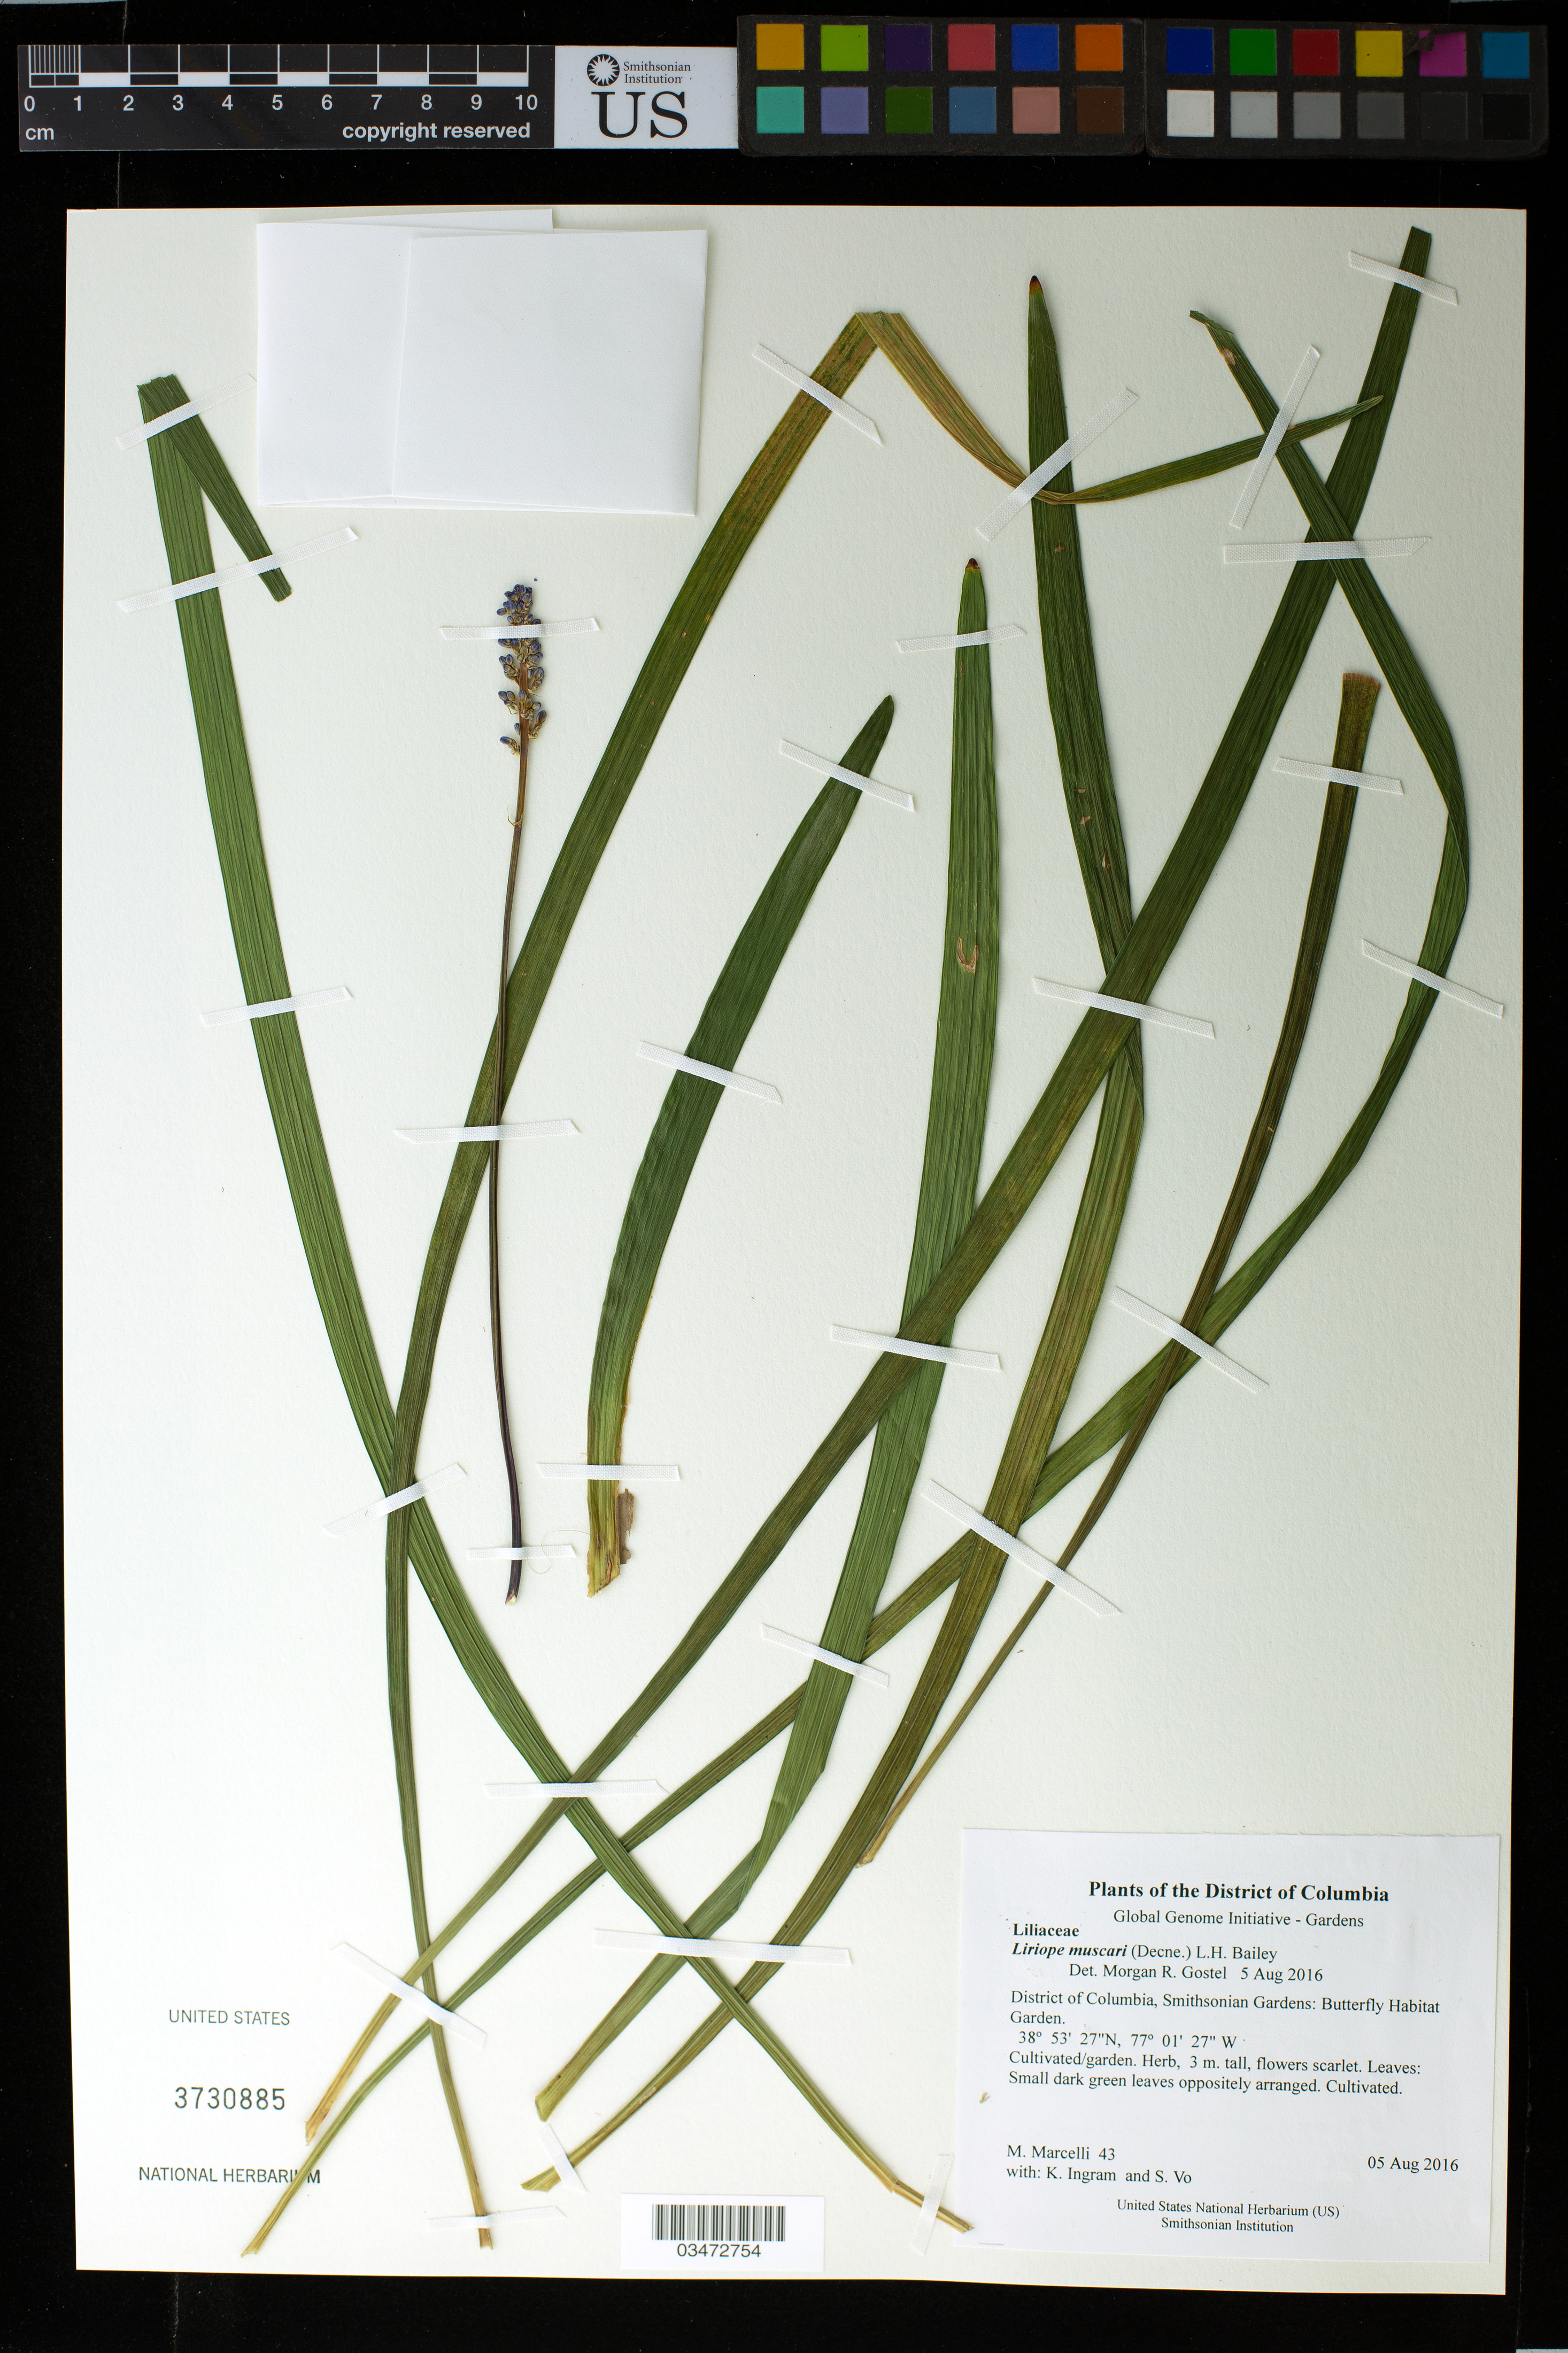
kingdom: Plantae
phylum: Tracheophyta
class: Liliopsida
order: Asparagales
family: Asparagaceae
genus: Liriope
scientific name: Liriope muscari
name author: (Decne.) L.H. Bailey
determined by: Gostel, Morgan R., (BRIT), Botanical Research Institute of Texas (UNITED STATES)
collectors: M. Marcelli, K. S. Ingram & S. Vo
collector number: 43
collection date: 2016-08-05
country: United States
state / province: District of Columbia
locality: Smithsonian Gardens: Butterfly Habitat Garden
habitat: Cultivated/garden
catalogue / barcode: US 3730885